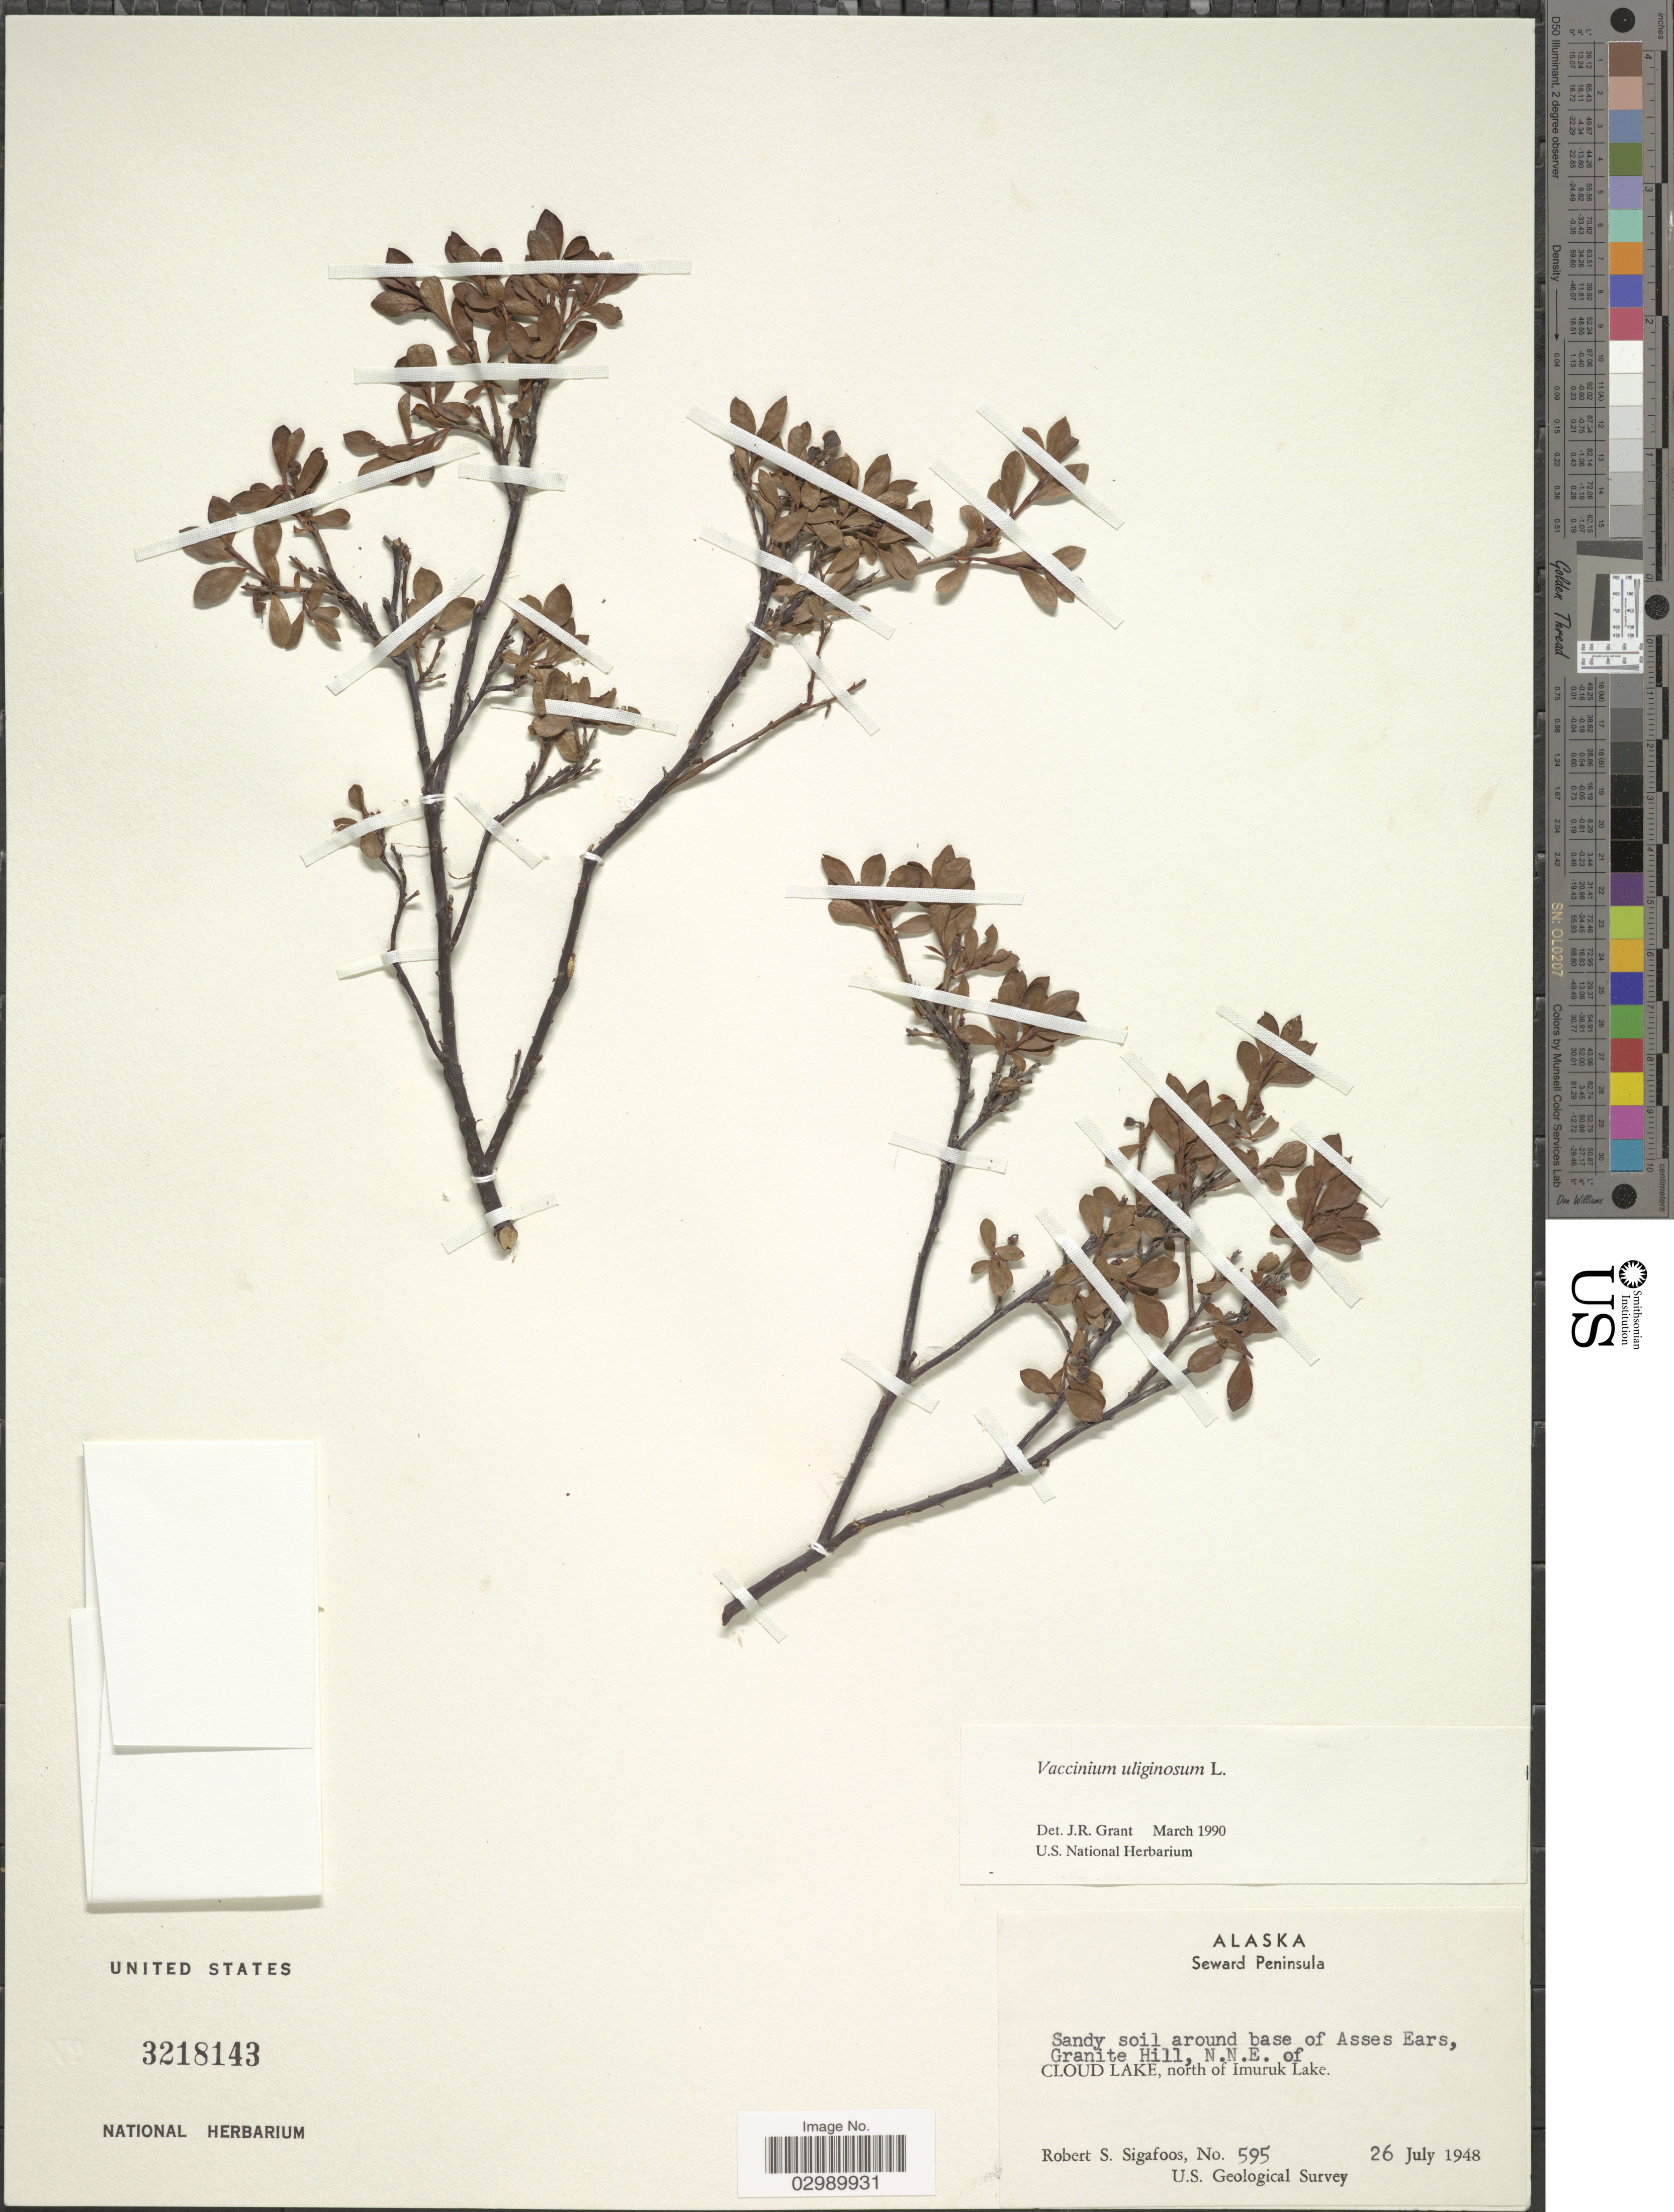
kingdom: Plantae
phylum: Tracheophyta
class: Magnoliopsida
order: Ericales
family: Ericaceae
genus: Vaccinium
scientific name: Vaccinium uliginosum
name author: L.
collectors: R. Sigafoos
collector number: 595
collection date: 1948-07-26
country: United States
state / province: Alaska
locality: Seward Peninsula, Sandy soil around base of Asses Ears Granite Hill, N.N.E. of Cloud Lake, north of Imuruk Lake.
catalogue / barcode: US 3218143